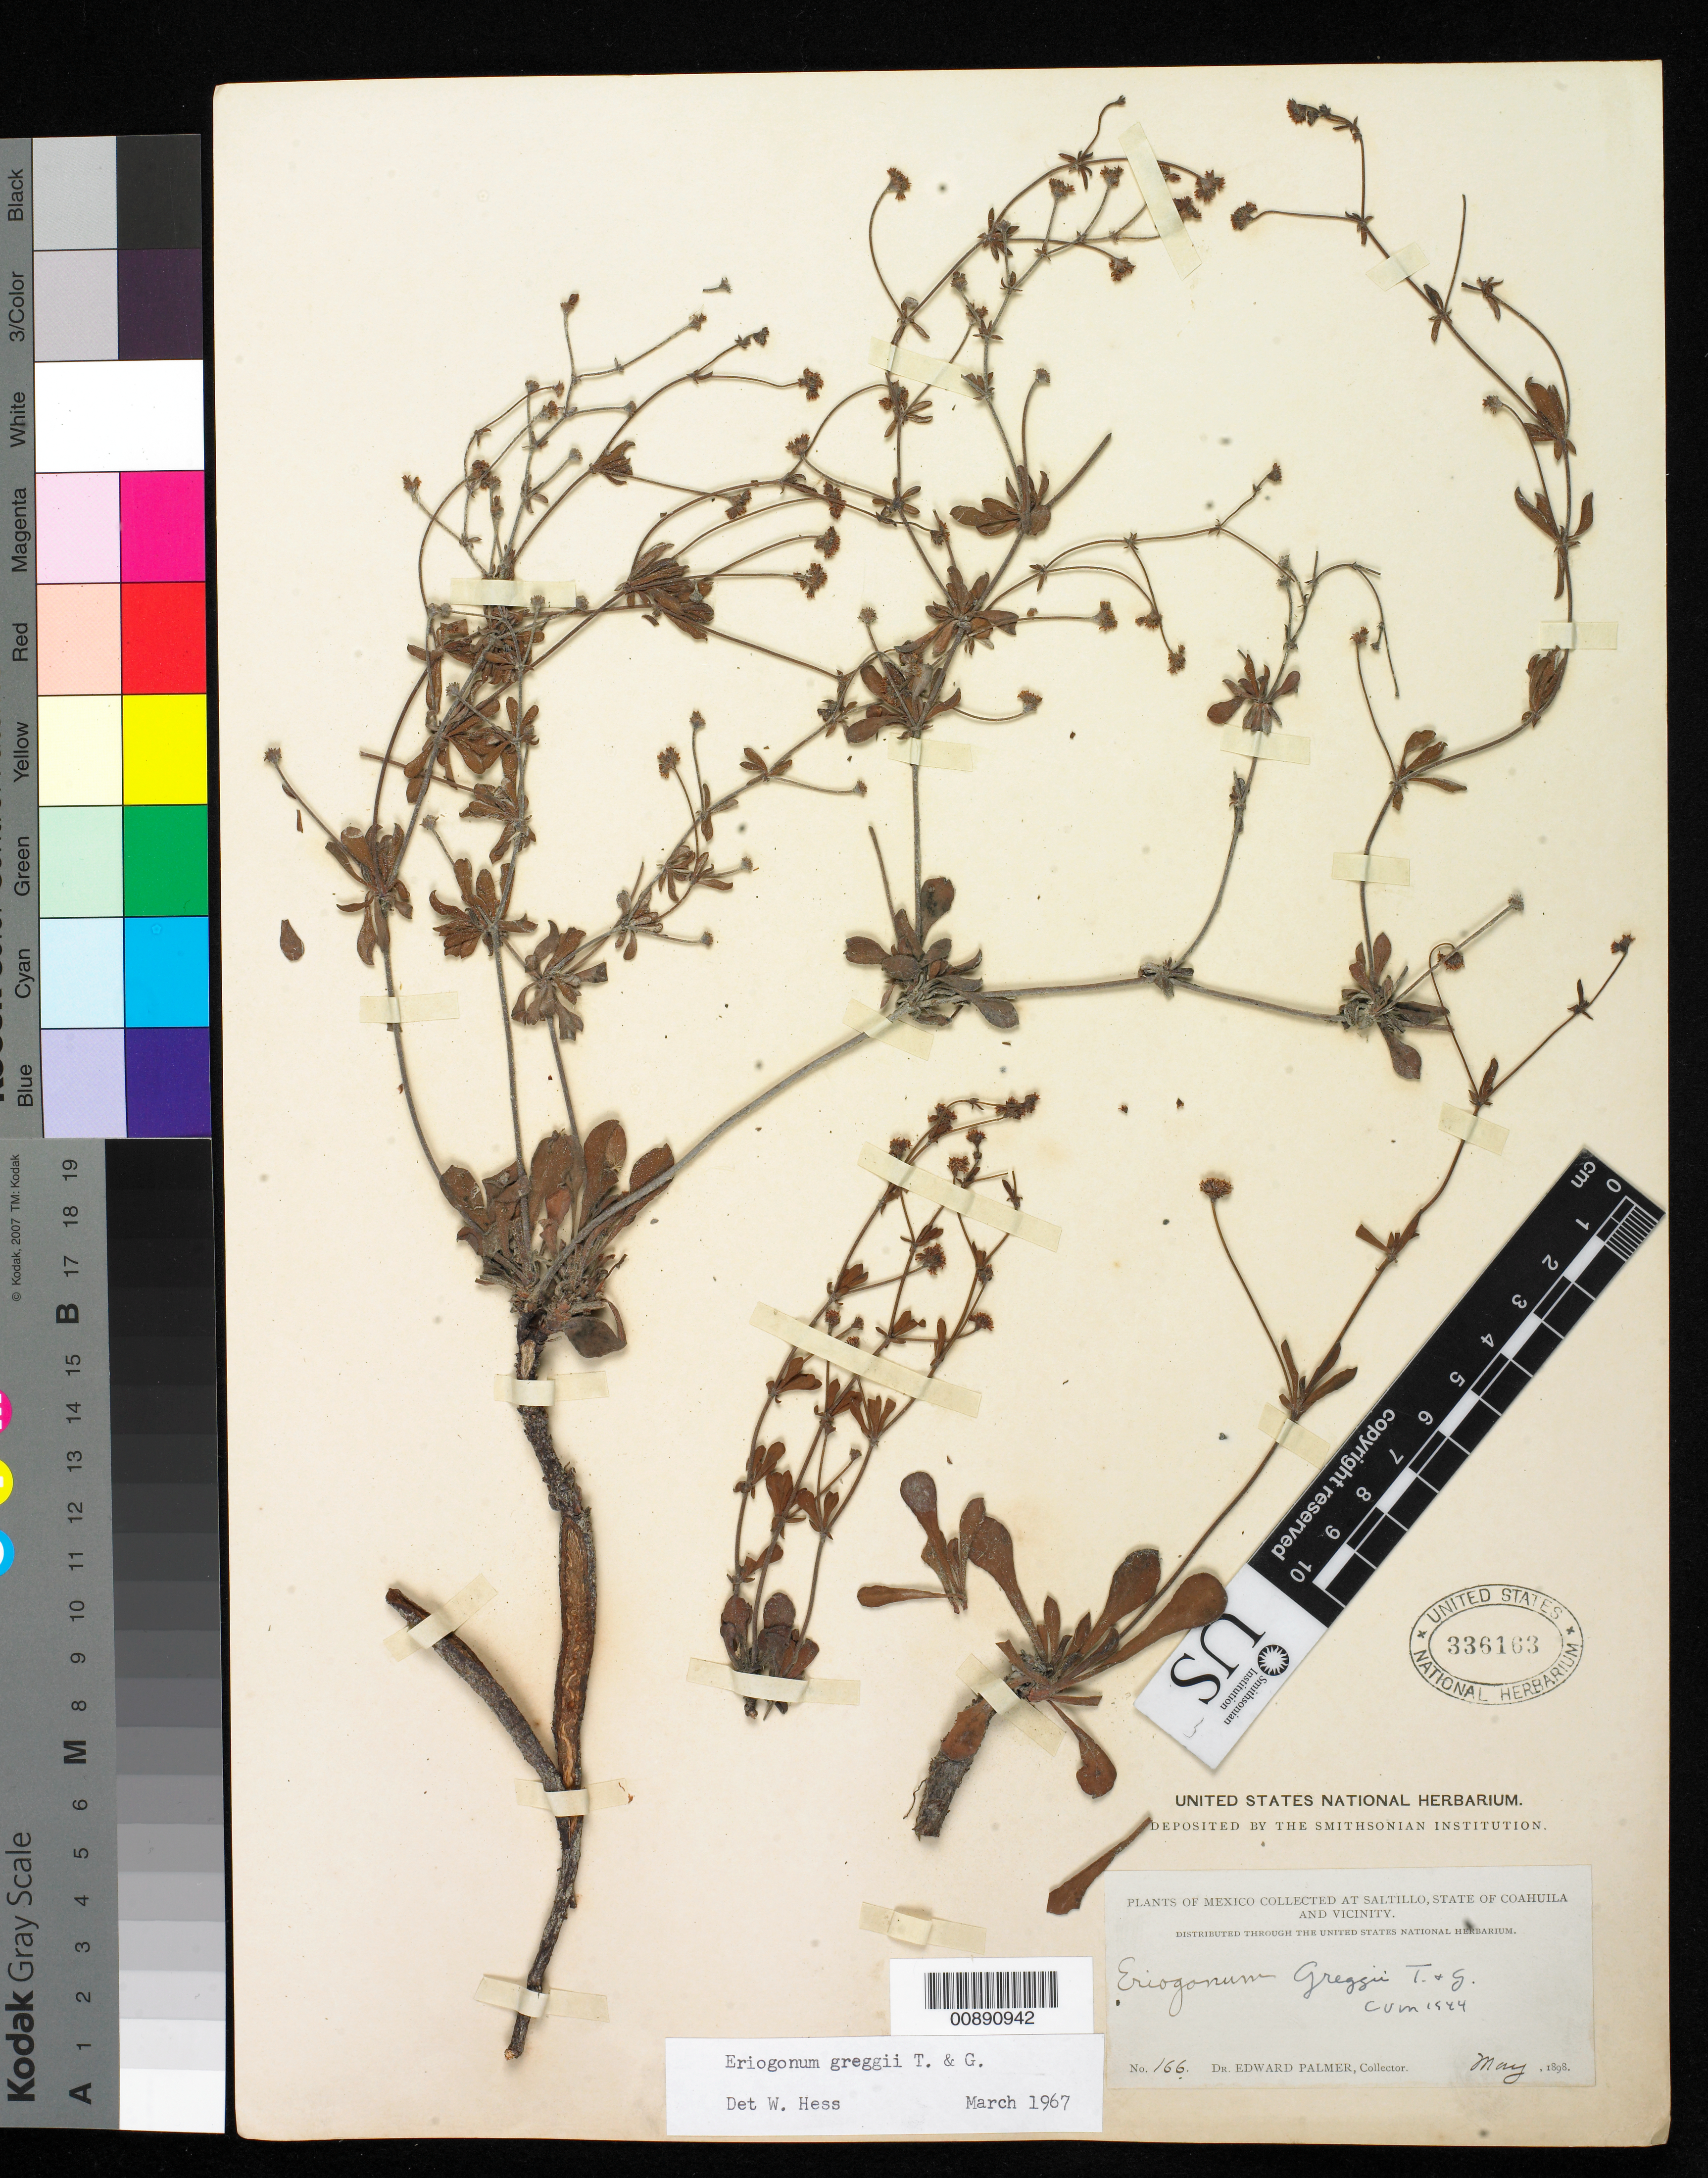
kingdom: Plantae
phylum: Tracheophyta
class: Magnoliopsida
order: Caryophyllales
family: Polygonaceae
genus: Eriogonum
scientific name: Eriogonum greggii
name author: Torr. & A. Gray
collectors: E. Palmer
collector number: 166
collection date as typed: May 1898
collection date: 1898-05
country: Mexico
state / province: Coahuila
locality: Saltillo, Coahuila and vicinity.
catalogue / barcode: US 336163